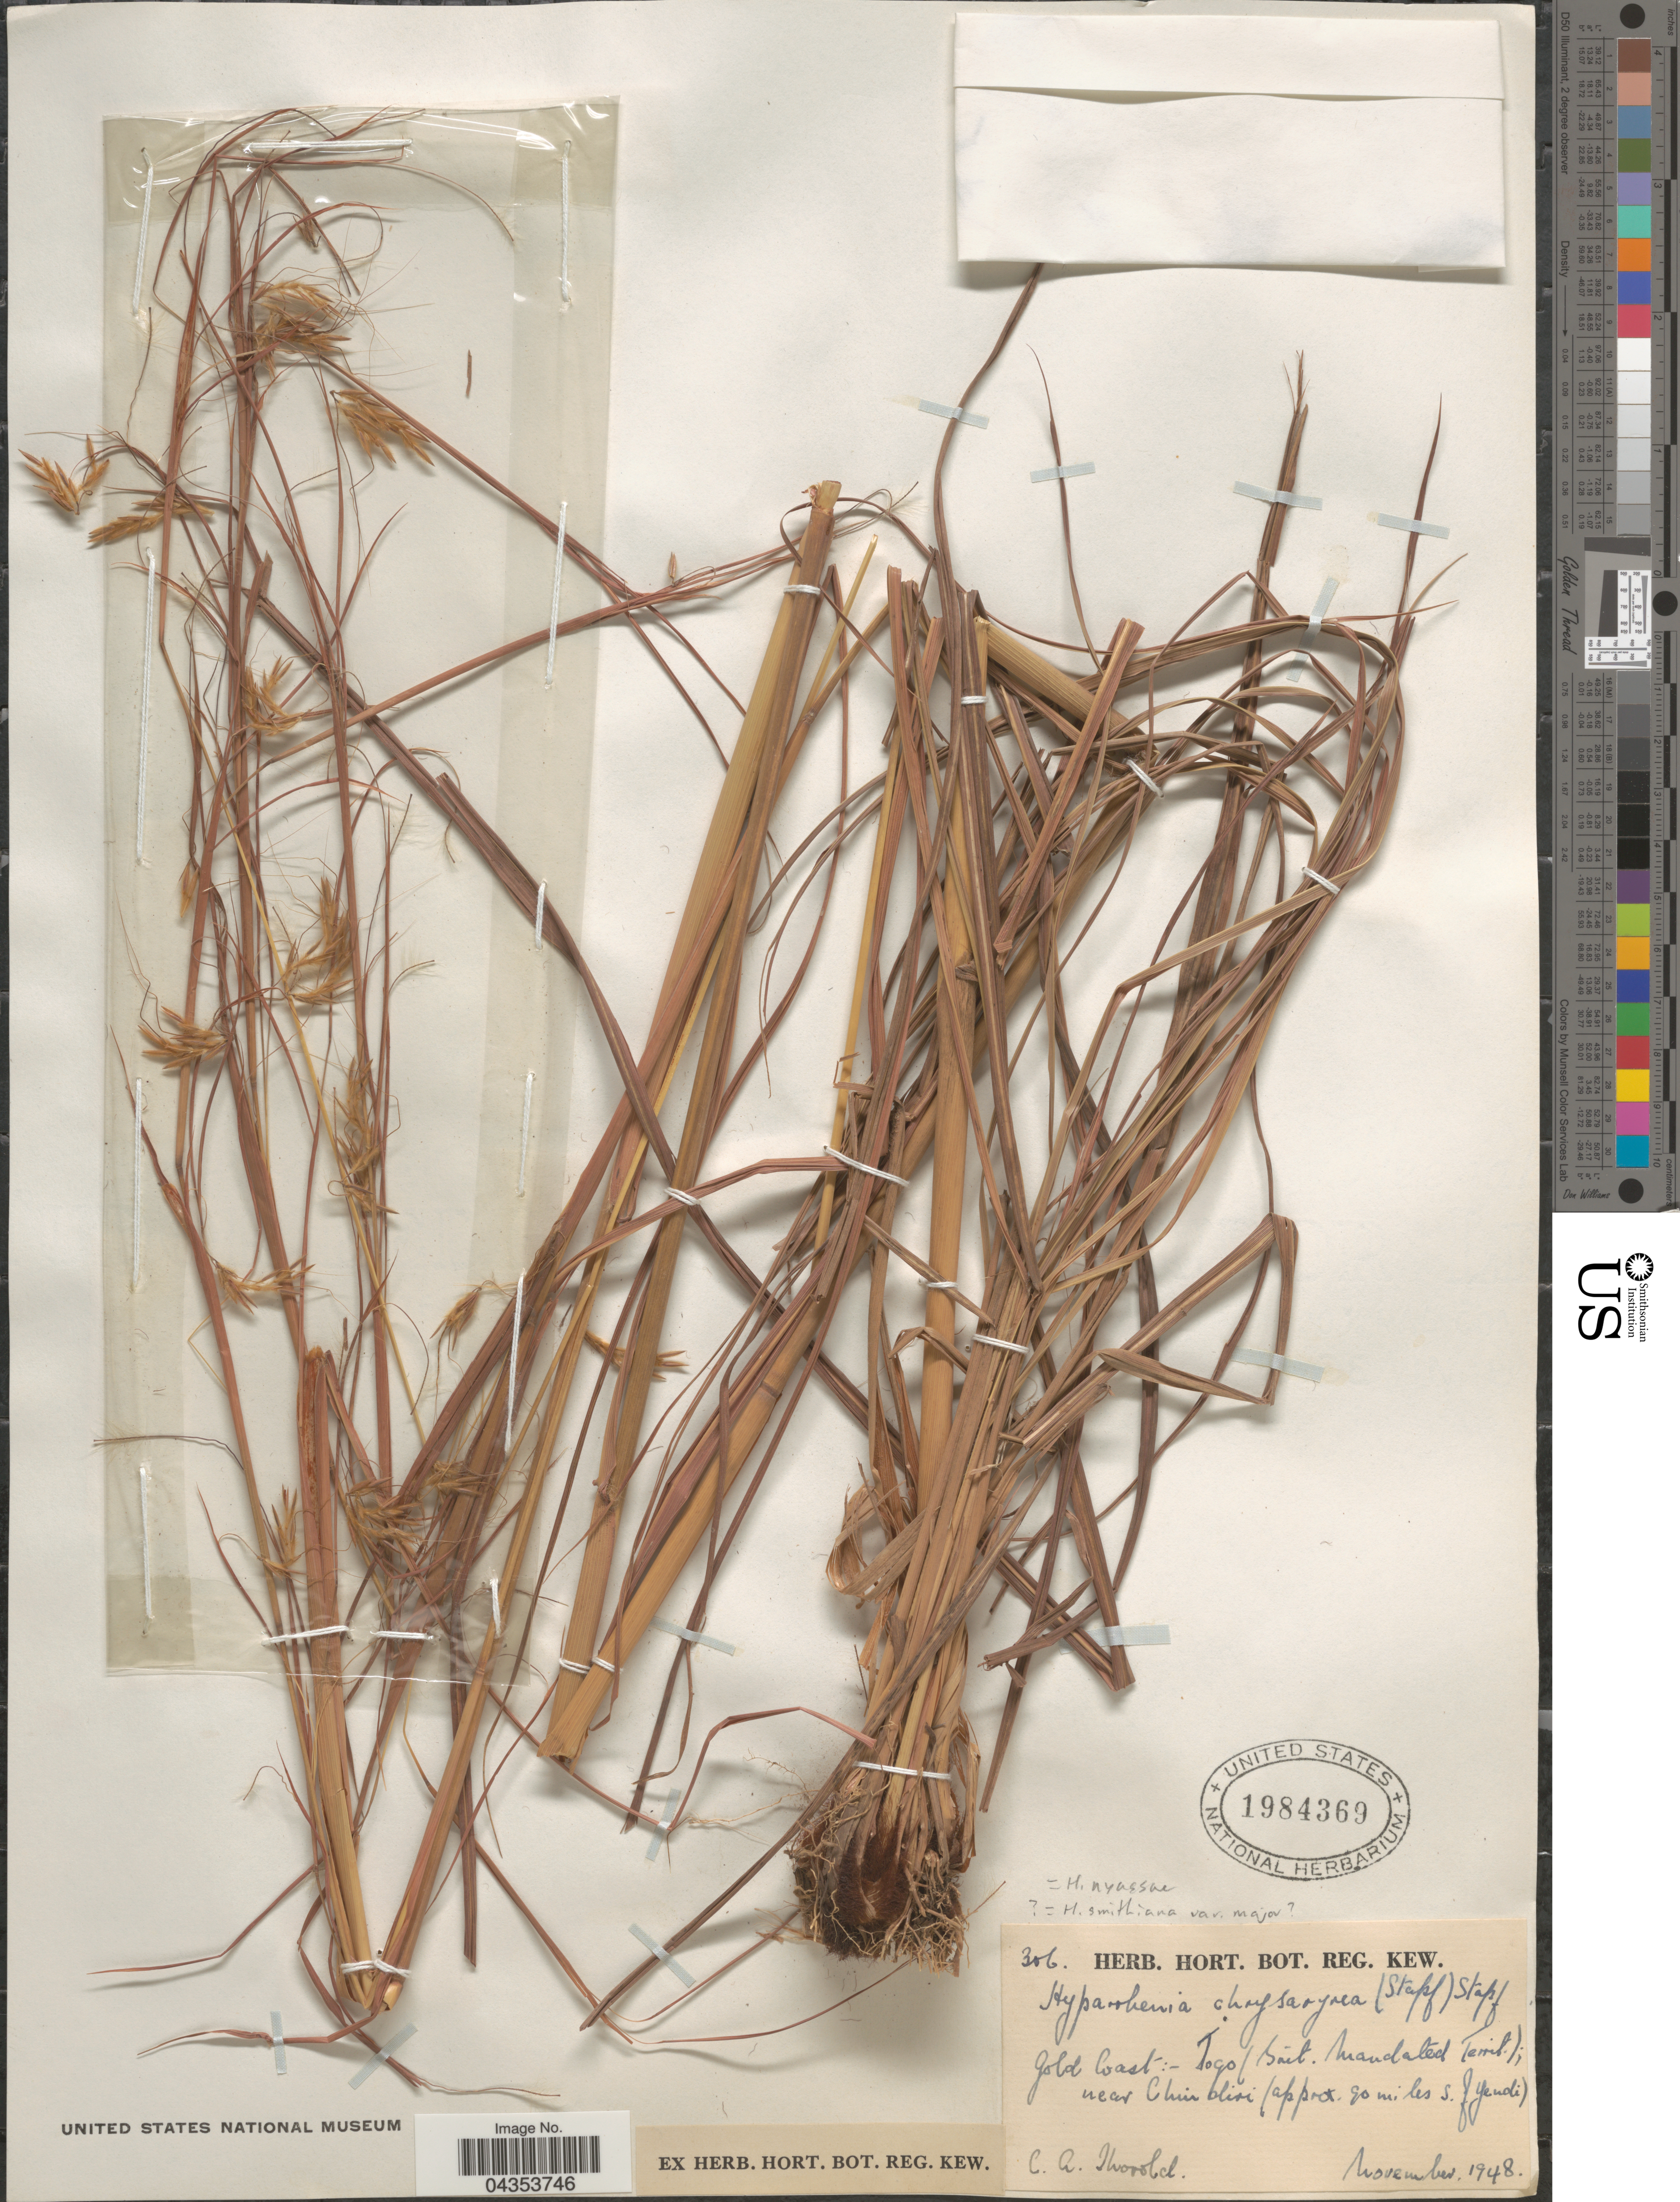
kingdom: Plantae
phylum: Tracheophyta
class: Liliopsida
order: Poales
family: Poaceae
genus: Hyparrhenia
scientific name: Hyparrhenia nyassae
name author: (Rendle) Stapf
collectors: C. Thorold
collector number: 306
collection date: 1948-11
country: Ghana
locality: Gold Coast: (Sait. moundated Territ.); near Chindiri( approx. 90 miles S. of Yendi).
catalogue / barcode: US 1984369